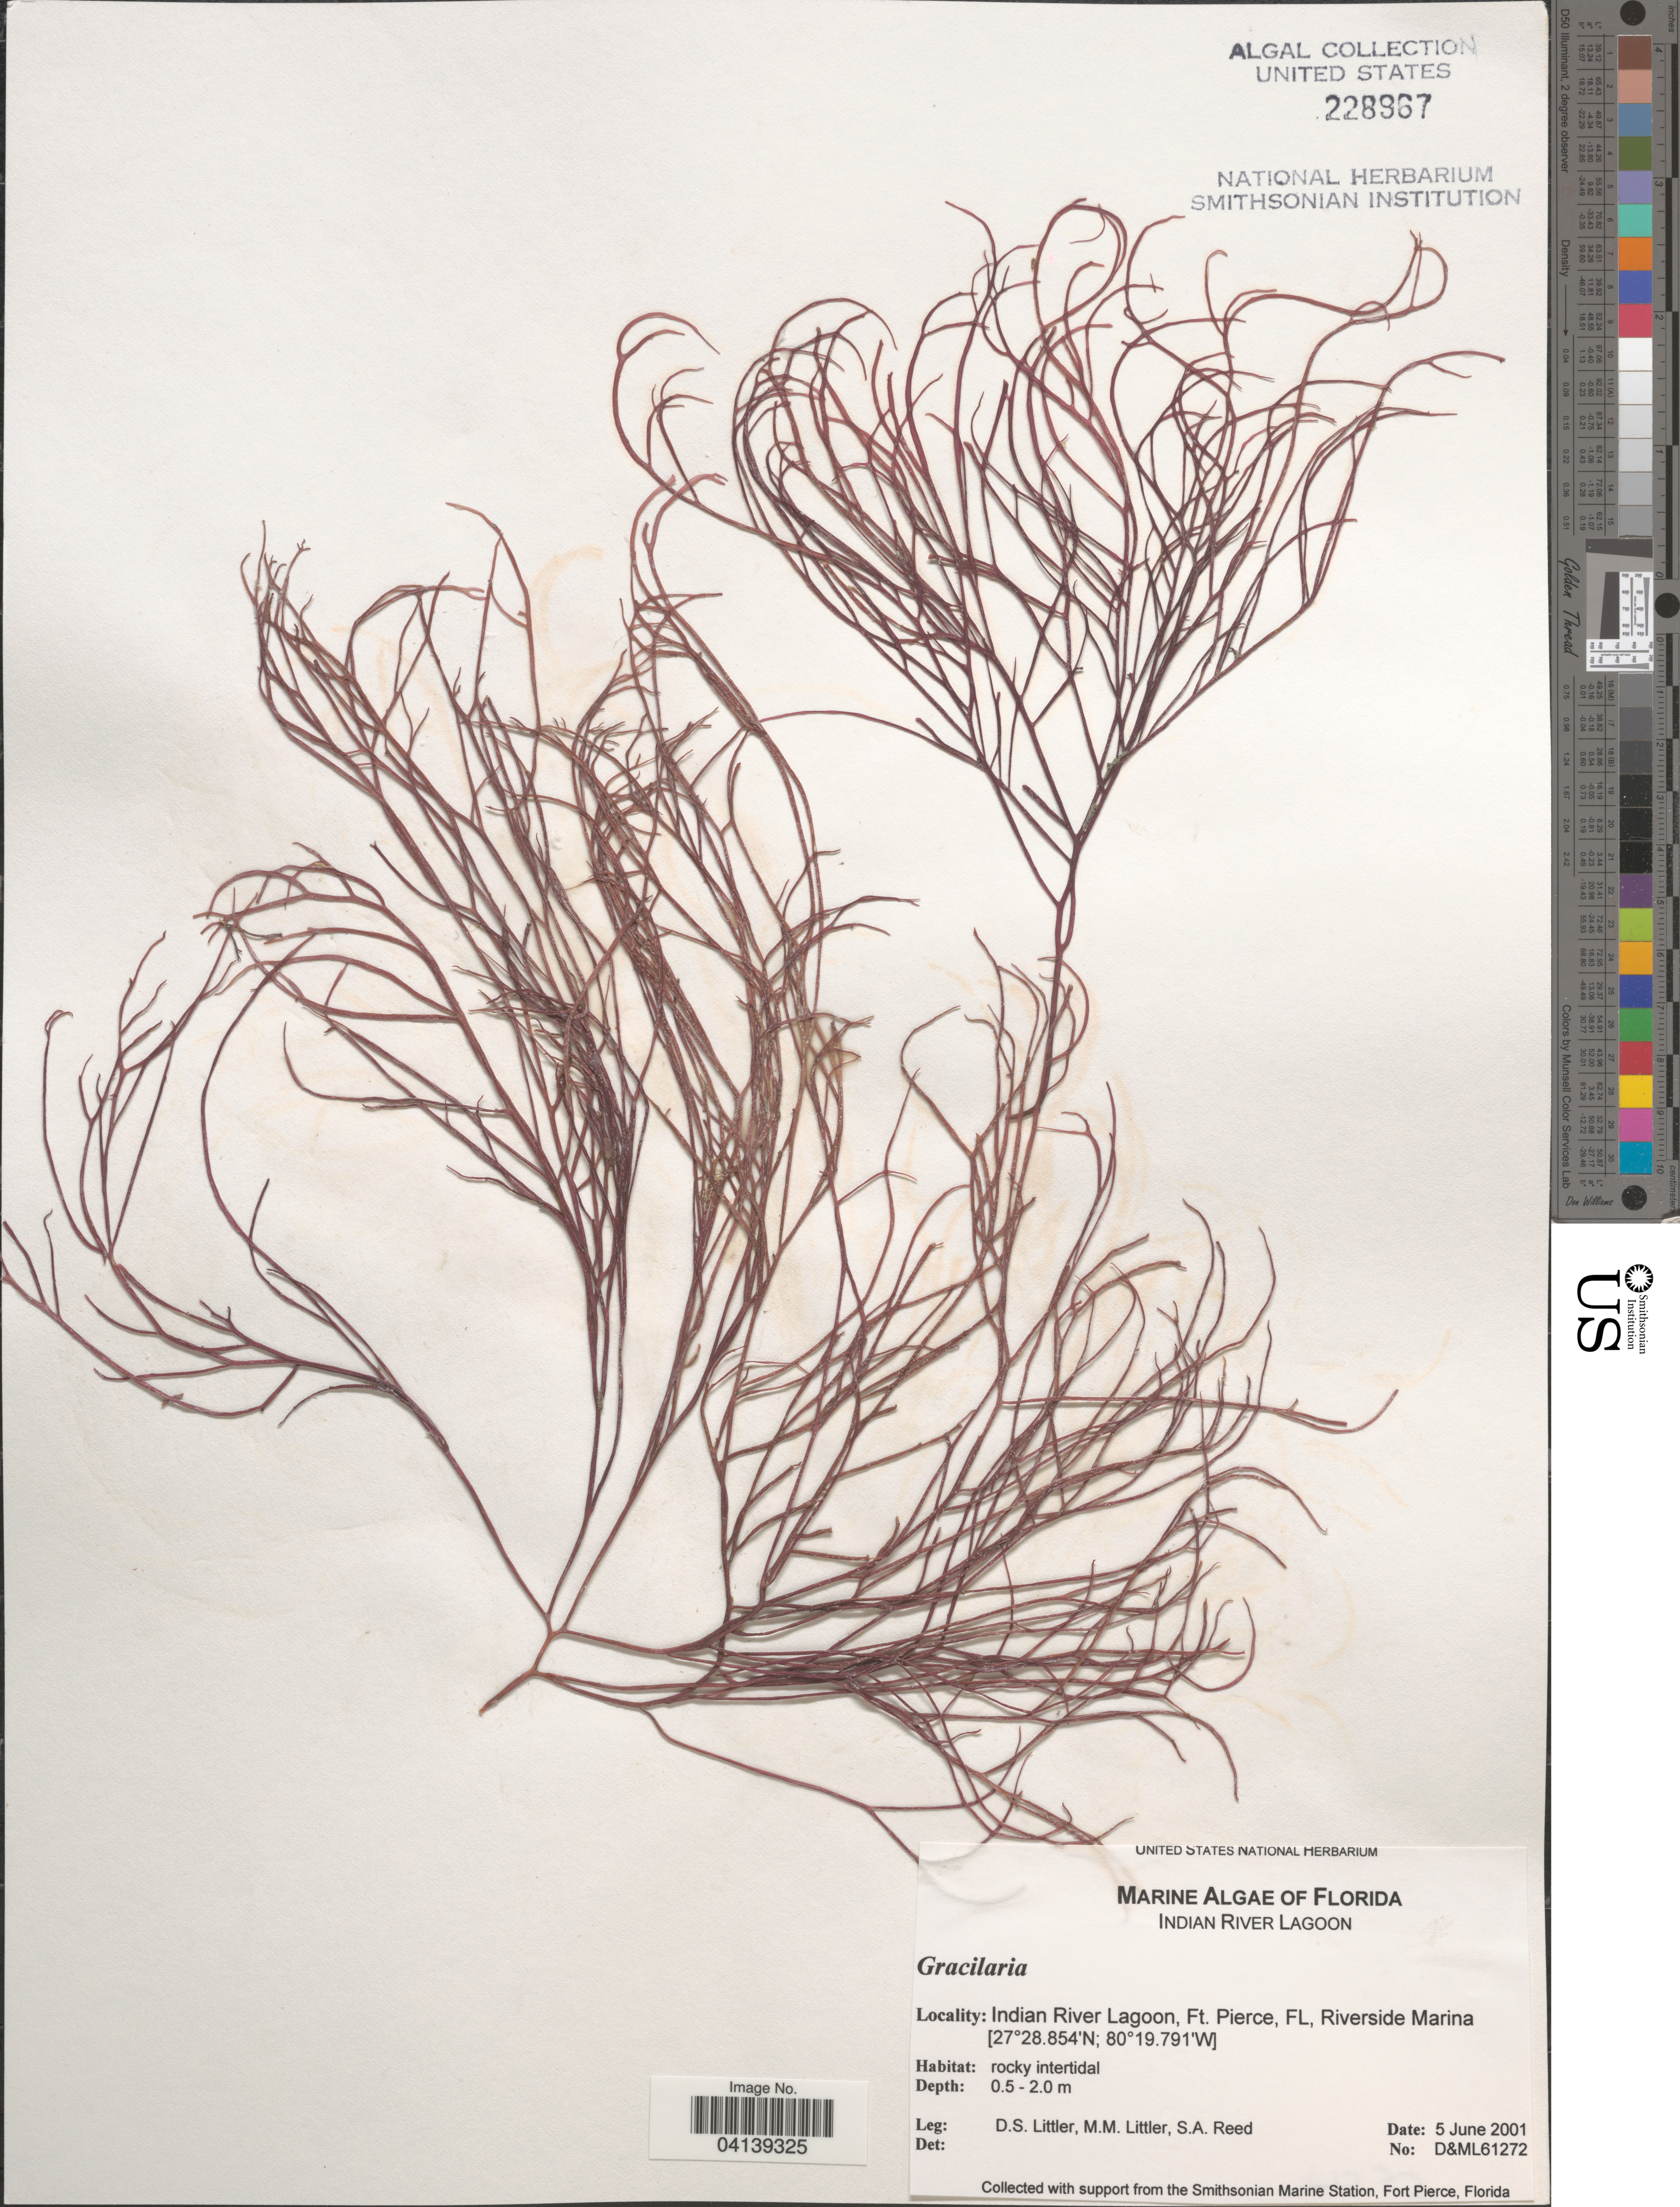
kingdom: Plantae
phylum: Rhodophyta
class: Florideophyceae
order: Gracilariales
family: Gracilariaceae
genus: Gracilaria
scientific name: Gracilaria sp.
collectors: D. S. Littler & S. Reed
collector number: D&ML61272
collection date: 2001-06-05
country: United States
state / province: Florida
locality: Indian River Lagoon, Ft. Pierce, Riverside Marina.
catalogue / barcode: US 228967